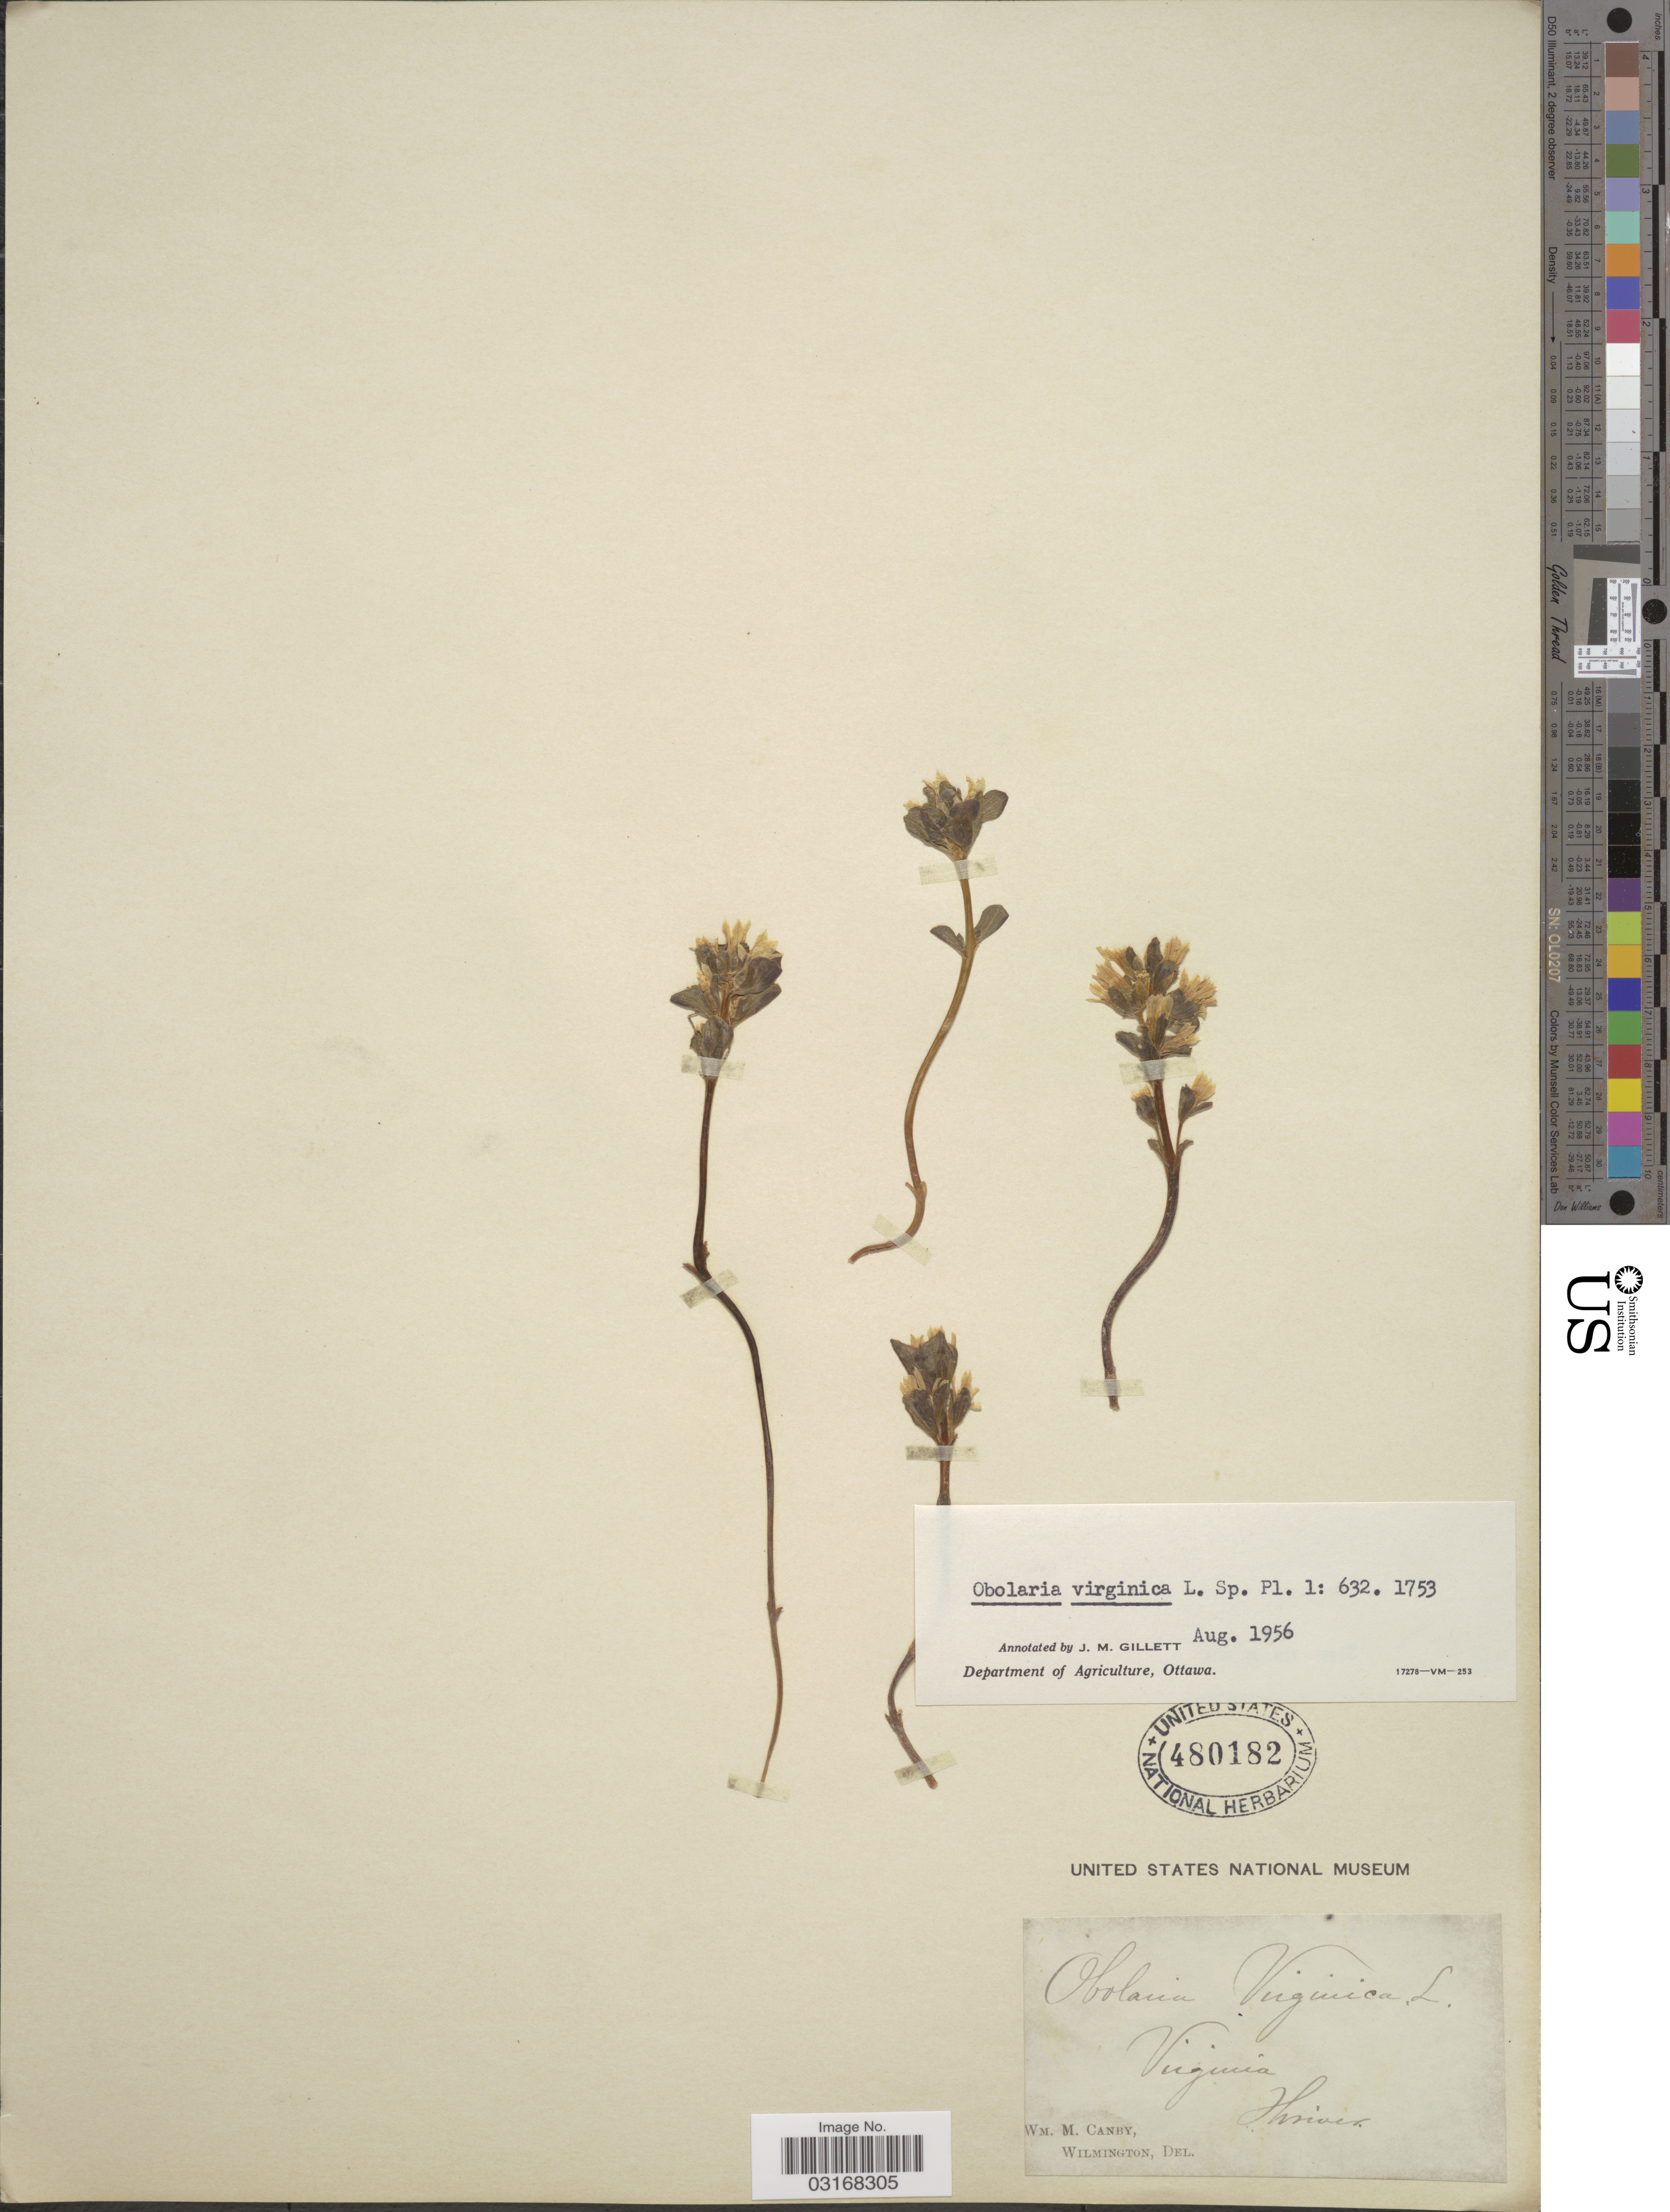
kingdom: Plantae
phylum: Tracheophyta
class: Magnoliopsida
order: Gentianales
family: Gentianaceae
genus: Obolaria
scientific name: Obolaria virginica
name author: L.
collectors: W. M. Canby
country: United States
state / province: Virginia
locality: Thriver.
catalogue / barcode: US 480182